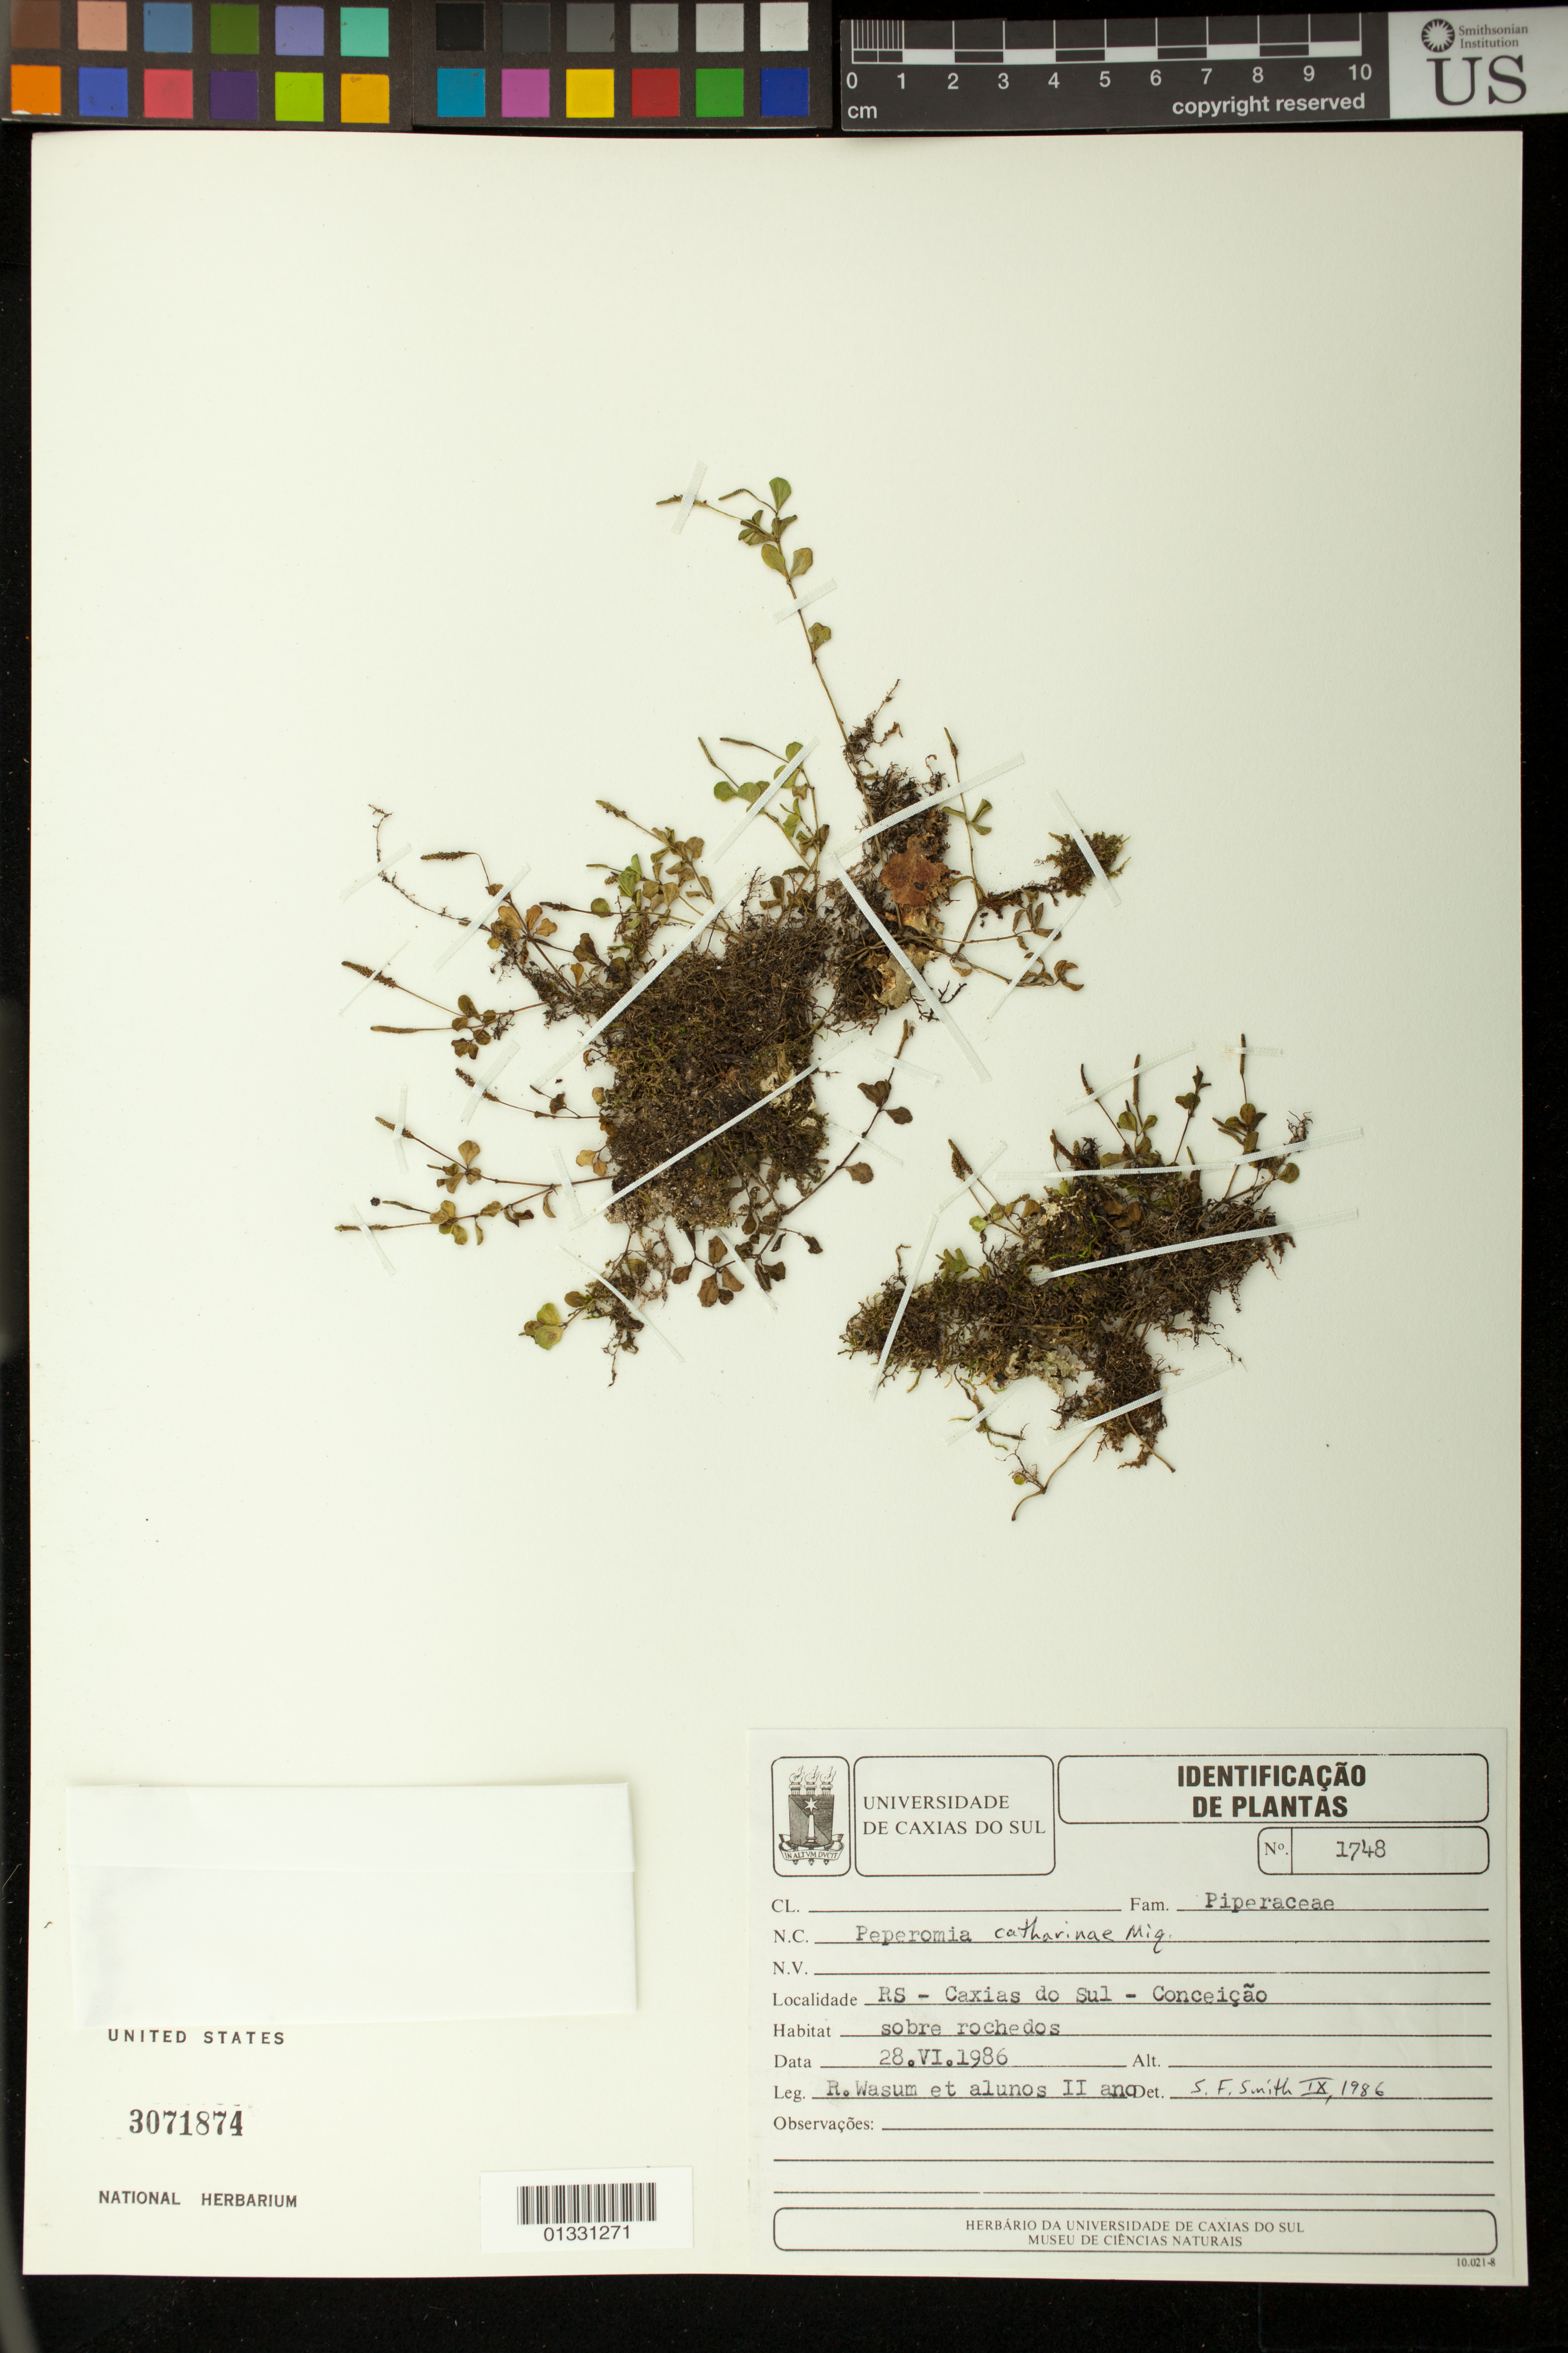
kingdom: Plantae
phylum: Tracheophyta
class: Magnoliopsida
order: Piperales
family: Piperaceae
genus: Peperomia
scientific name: Peperomia catharinae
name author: Miq.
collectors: R. Wasum & Alunos 2° ano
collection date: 1986-06-28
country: Brazil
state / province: Rio Grande do Sul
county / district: Caxias do Sul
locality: Conceição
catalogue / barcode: US 3071874